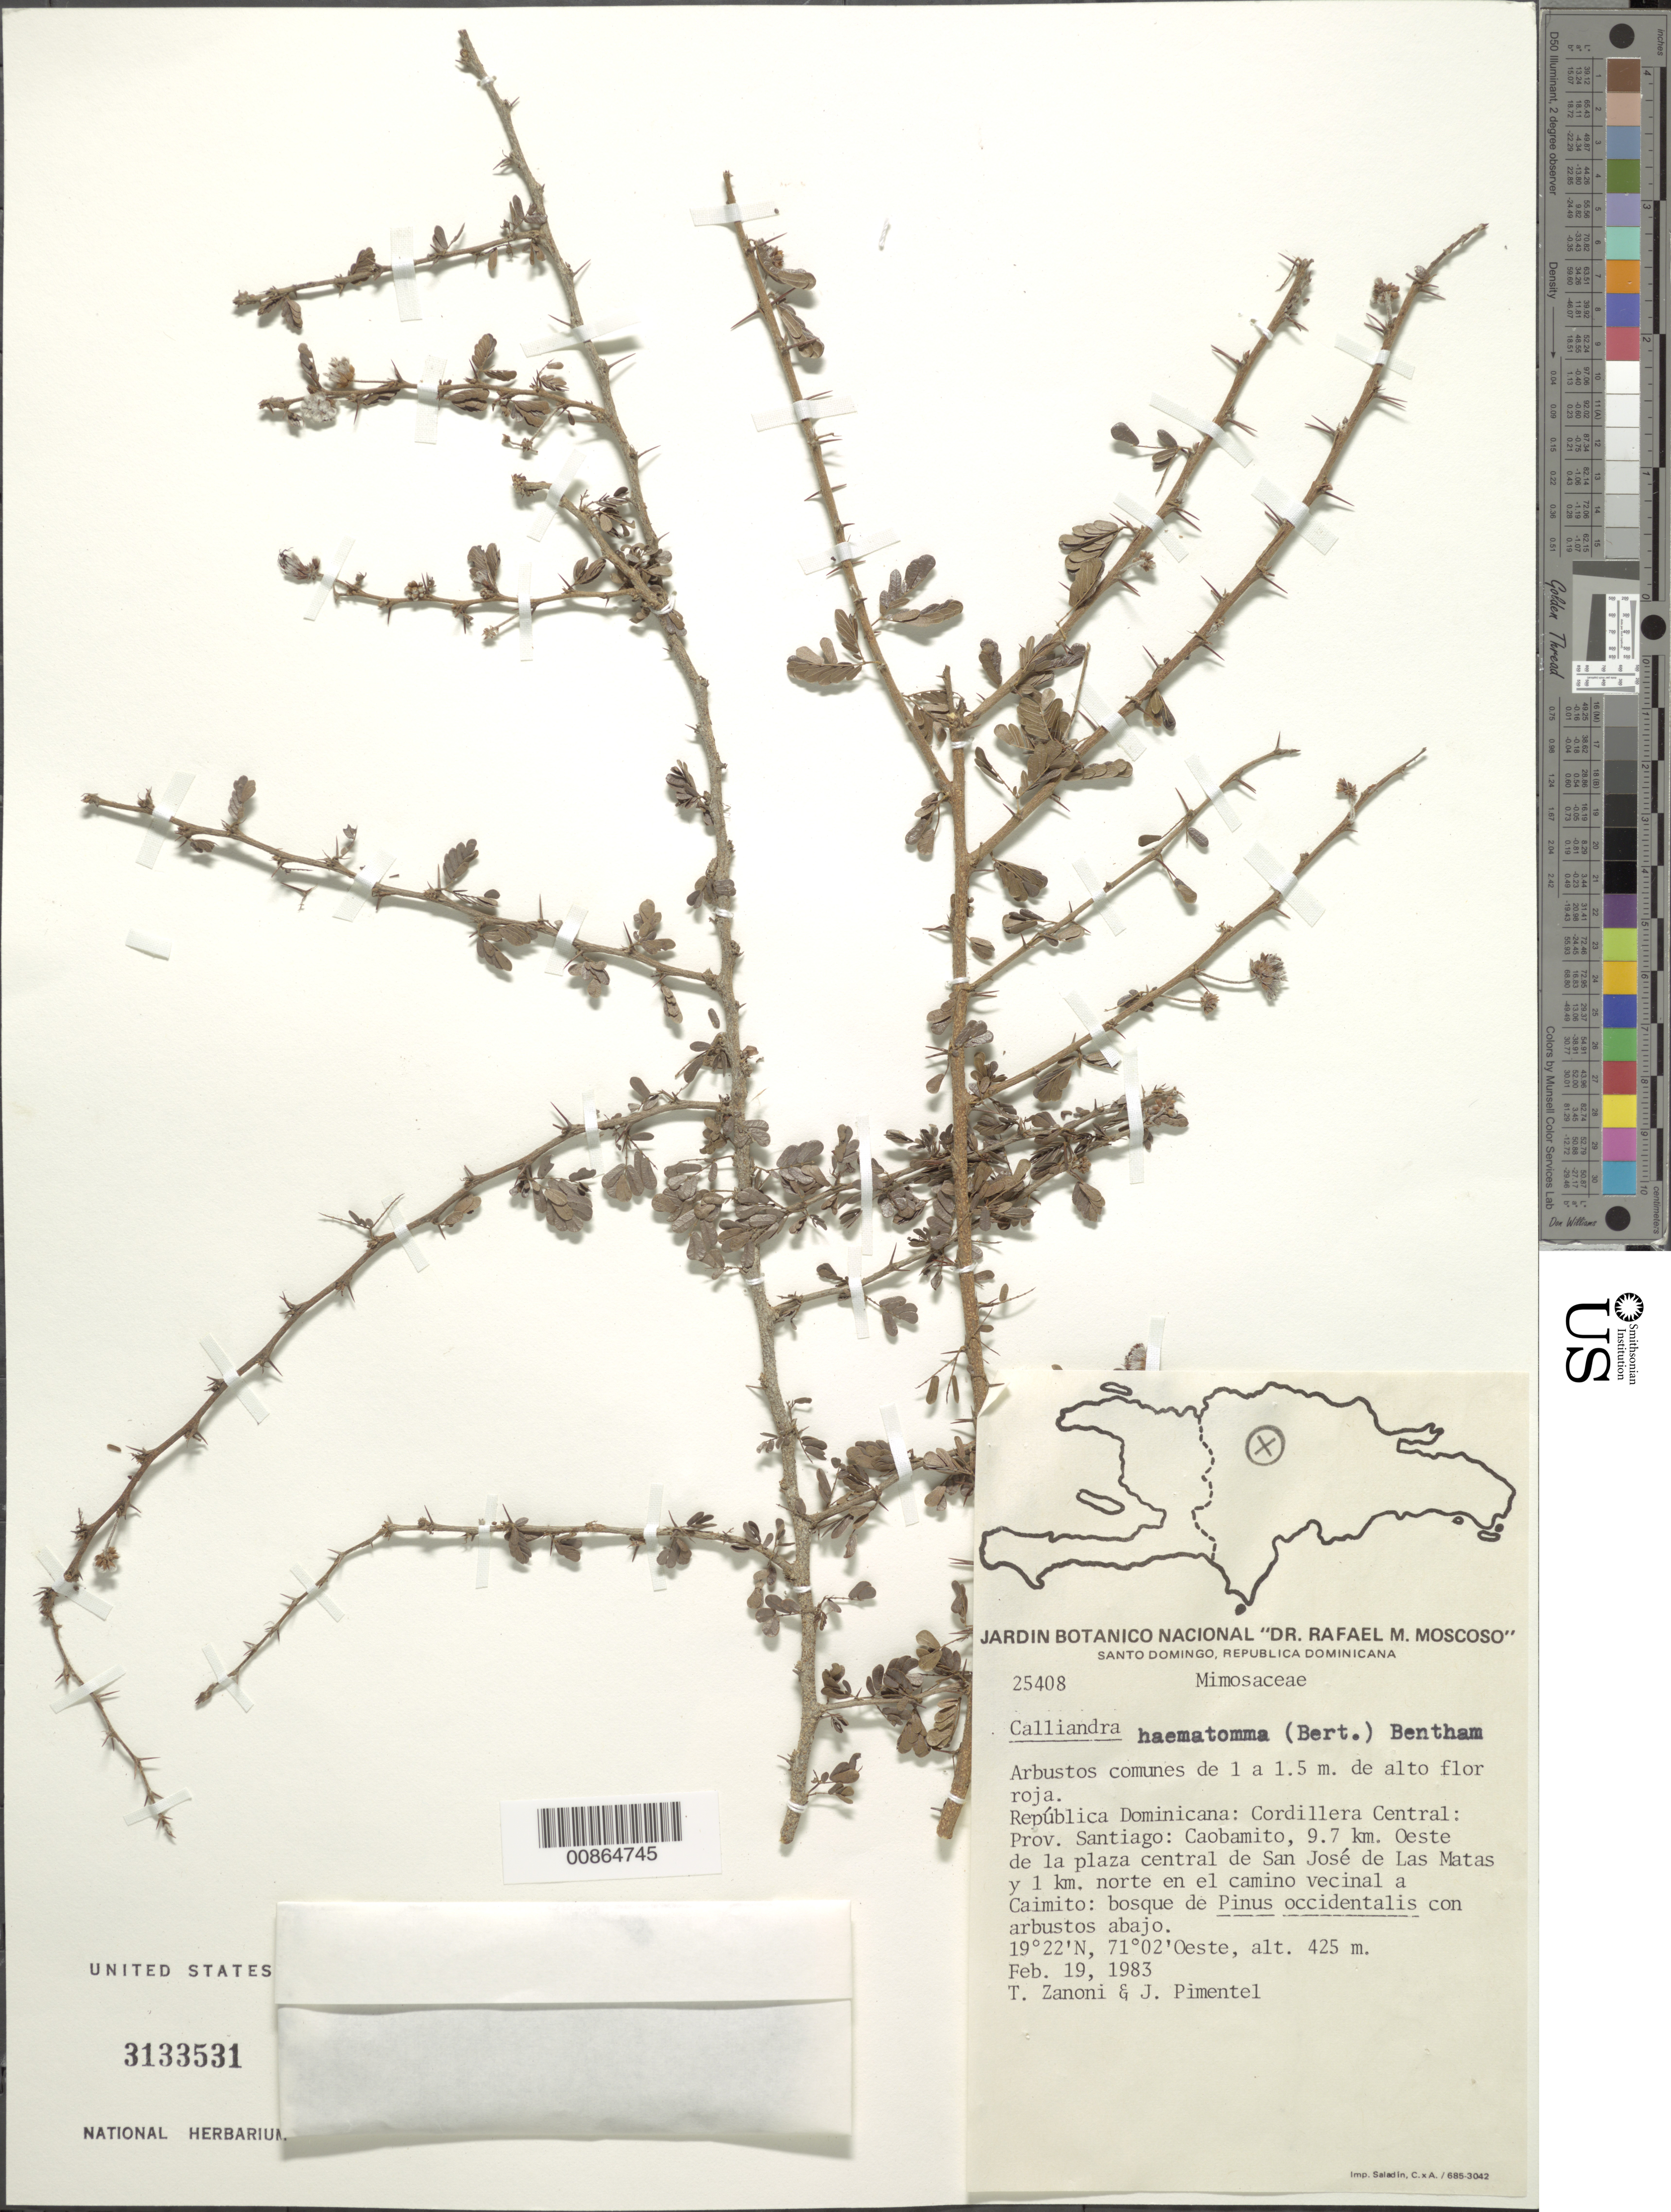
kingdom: Plantae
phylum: Tracheophyta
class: Magnoliopsida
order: Fabales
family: Fabaceae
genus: Calliandra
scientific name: Calliandra haematostoma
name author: (DC.) Urb.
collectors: T. A. Zanoni & J. Pimentel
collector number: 25408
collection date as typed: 19 Feb 1983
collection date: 1983-02-19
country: Dominican Republic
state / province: Santiago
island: Hispaniola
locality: Cordillera Central: Caobamito, 9.7 km Oeste de la plaza central de San José de las Matas y 1 km norte en el camino vecinal a Caimito.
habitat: Bosque de Pinus occidentalis con arbustos abajo.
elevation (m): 425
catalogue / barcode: US 3133531